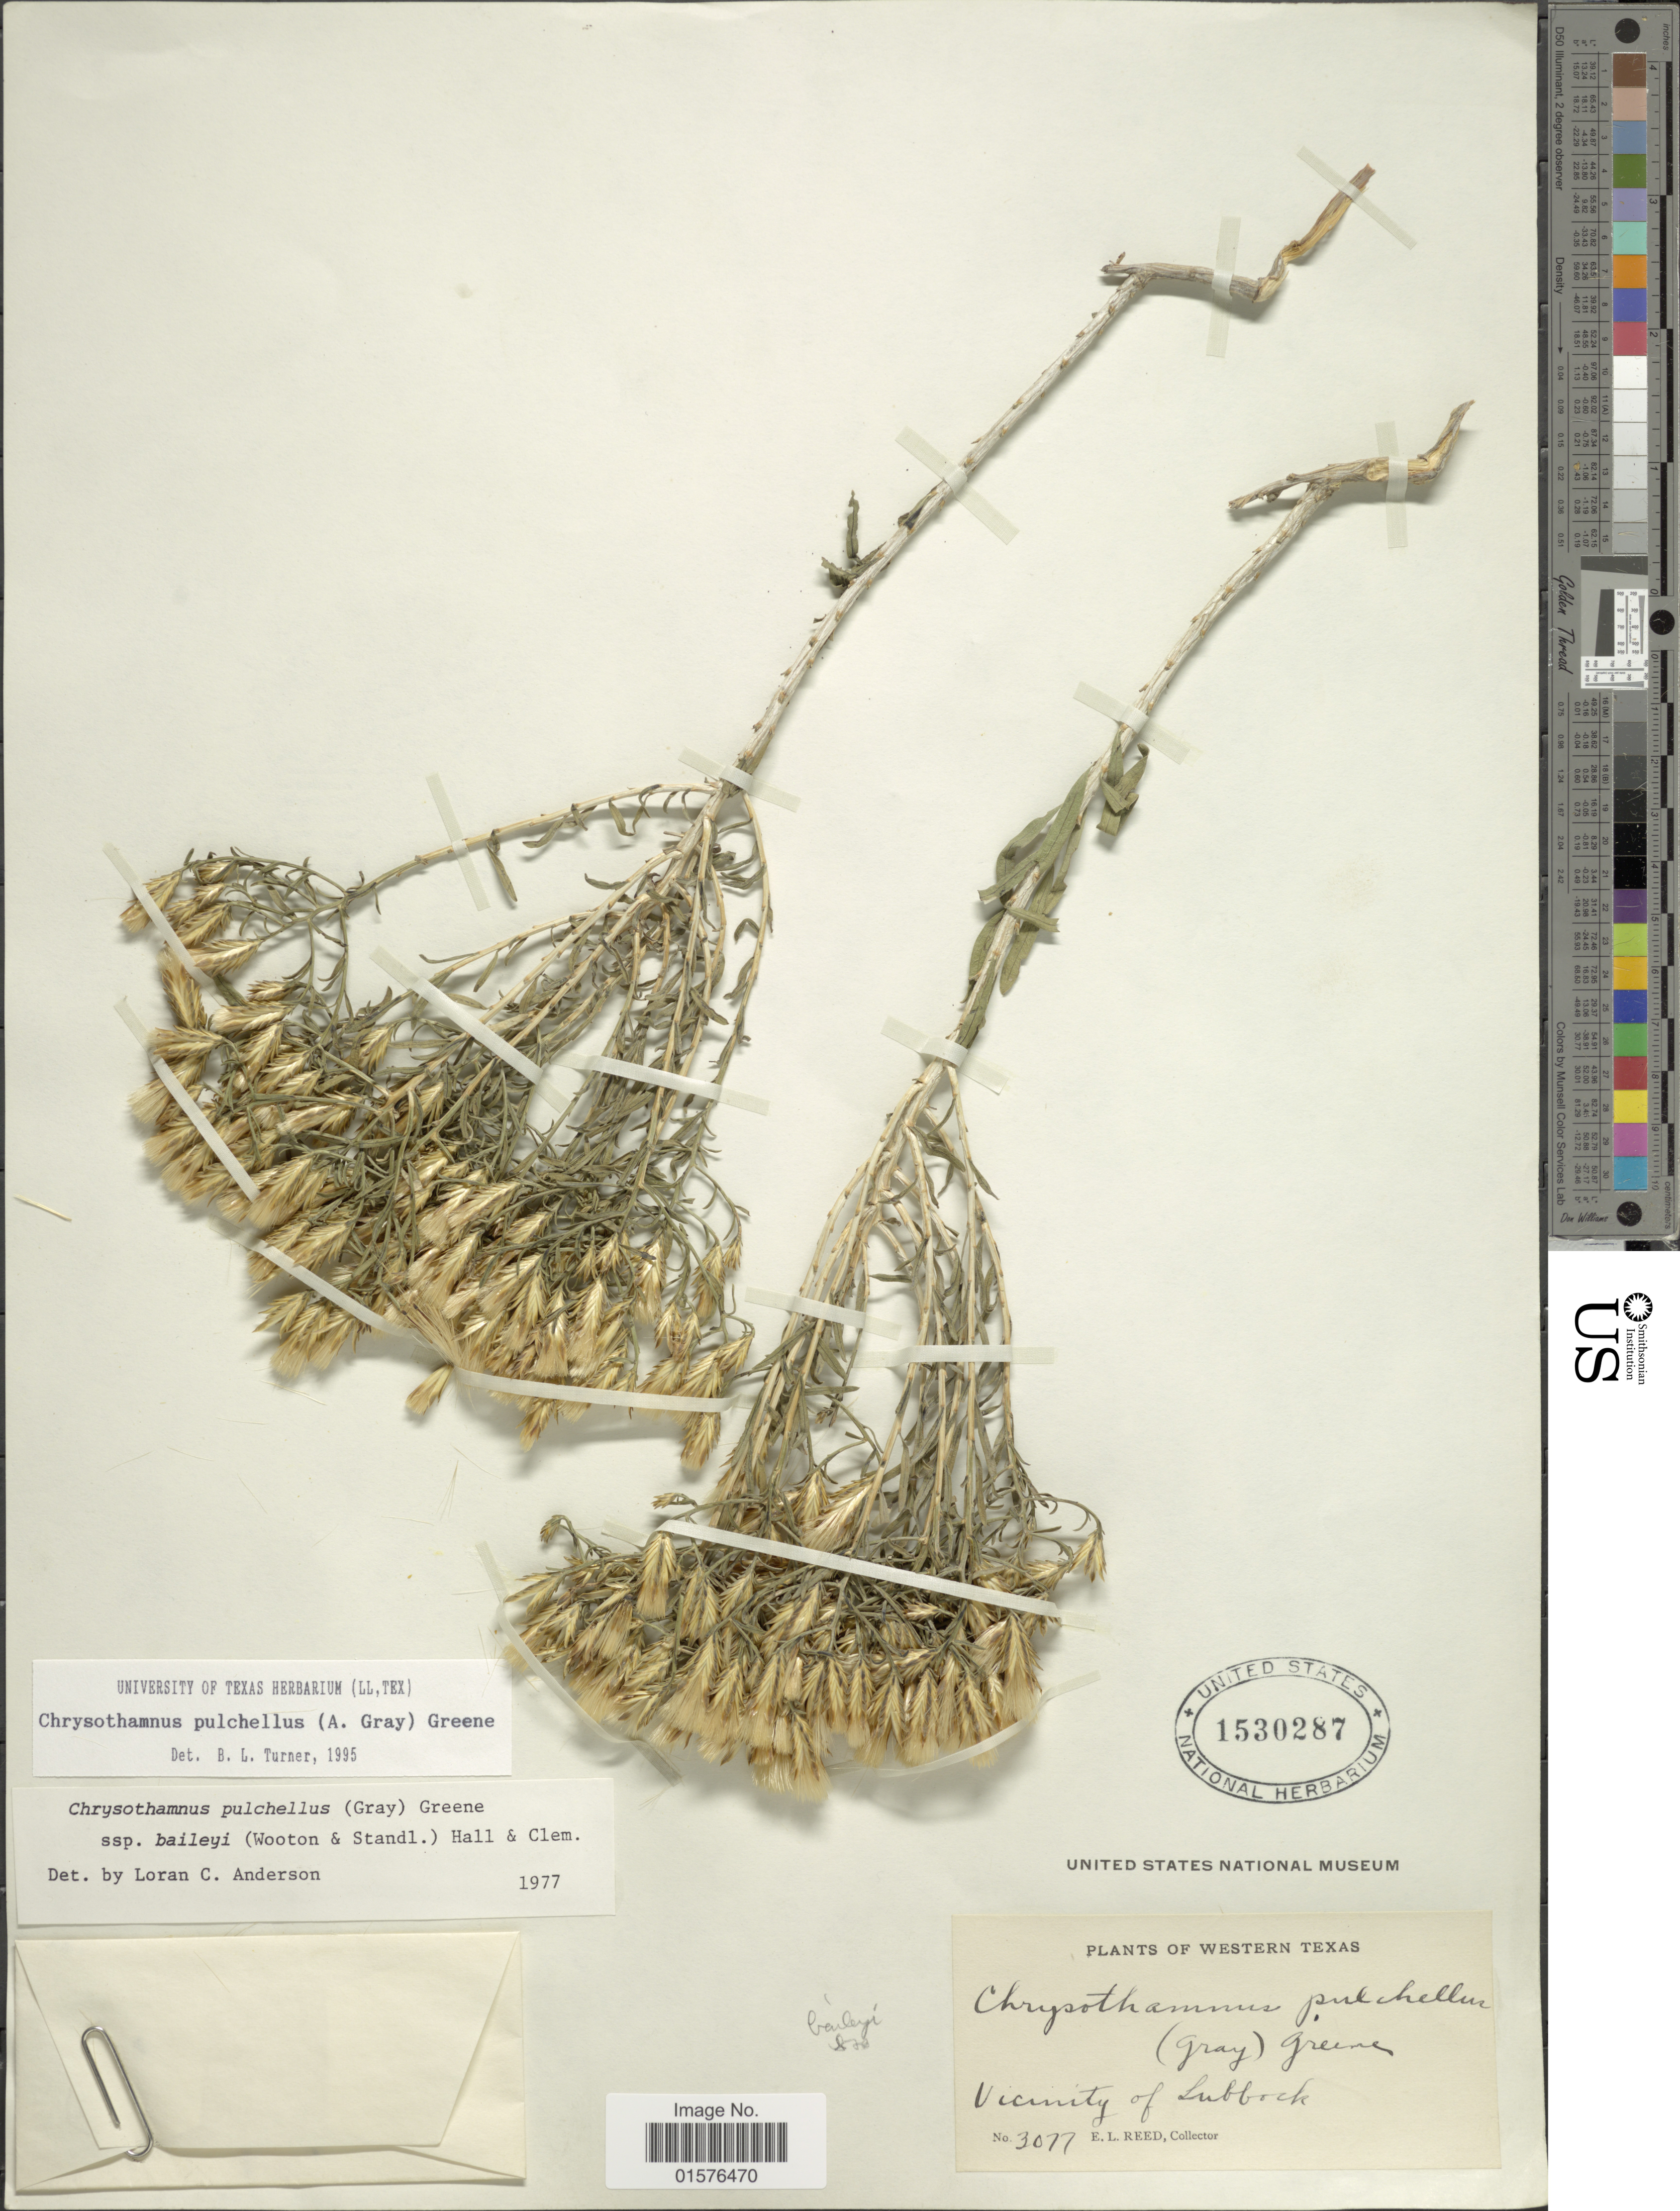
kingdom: Plantae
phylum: Tracheophyta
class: Magnoliopsida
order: Asterales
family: Asteraceae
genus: Lorandersonia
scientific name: Lorandersonia baileyi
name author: (Wooton & Standl.) et al.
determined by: Urbatsch, Lowell E., Curator (LSU), Louisiana State University (UNITED STATES)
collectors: E. Reed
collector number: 3077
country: United States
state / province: Texas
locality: Western Texas, Viciniry of Lubbock.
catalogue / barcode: US 1530287